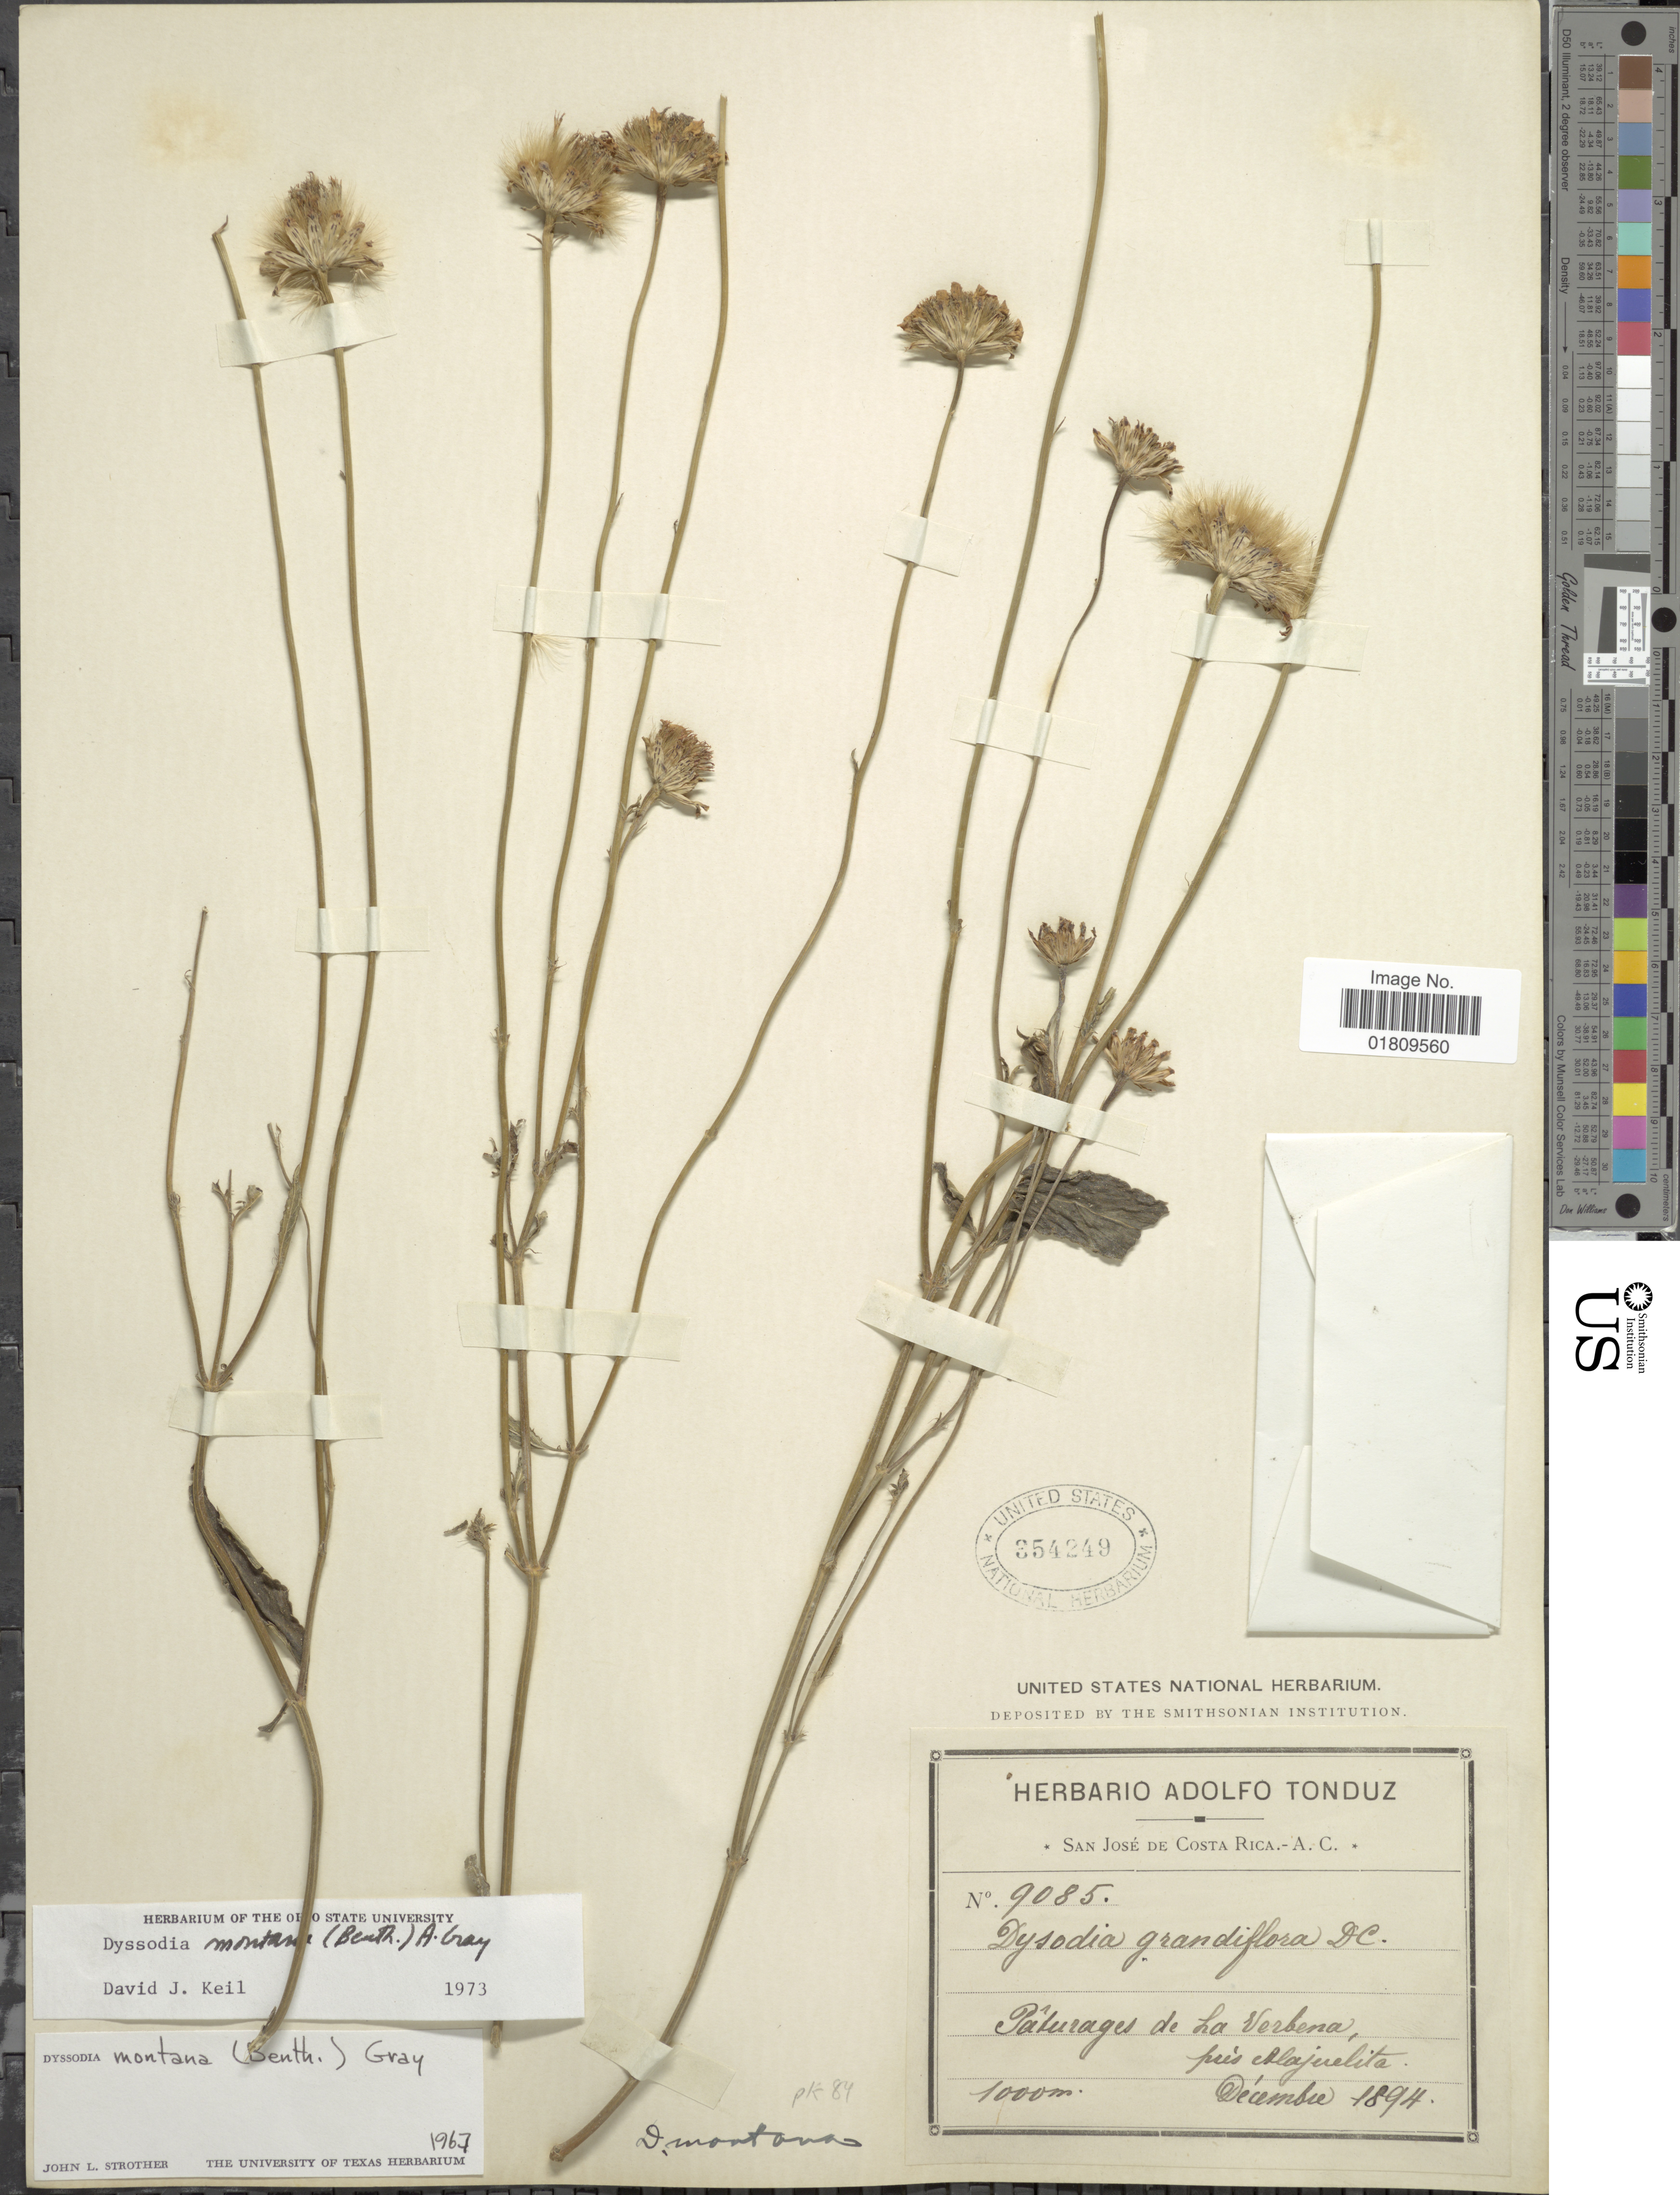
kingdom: Plantae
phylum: Tracheophyta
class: Magnoliopsida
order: Asterales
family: Asteraceae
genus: Dyssodia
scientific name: Dyssodia montana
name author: (Benth.) A. Gray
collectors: ex Herb. Adolfo Tonduz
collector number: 9085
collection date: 1894-12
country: Costa Rica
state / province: San José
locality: Pâturages de La Verbena, prés Alajuelita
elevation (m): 1000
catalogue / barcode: US 354249